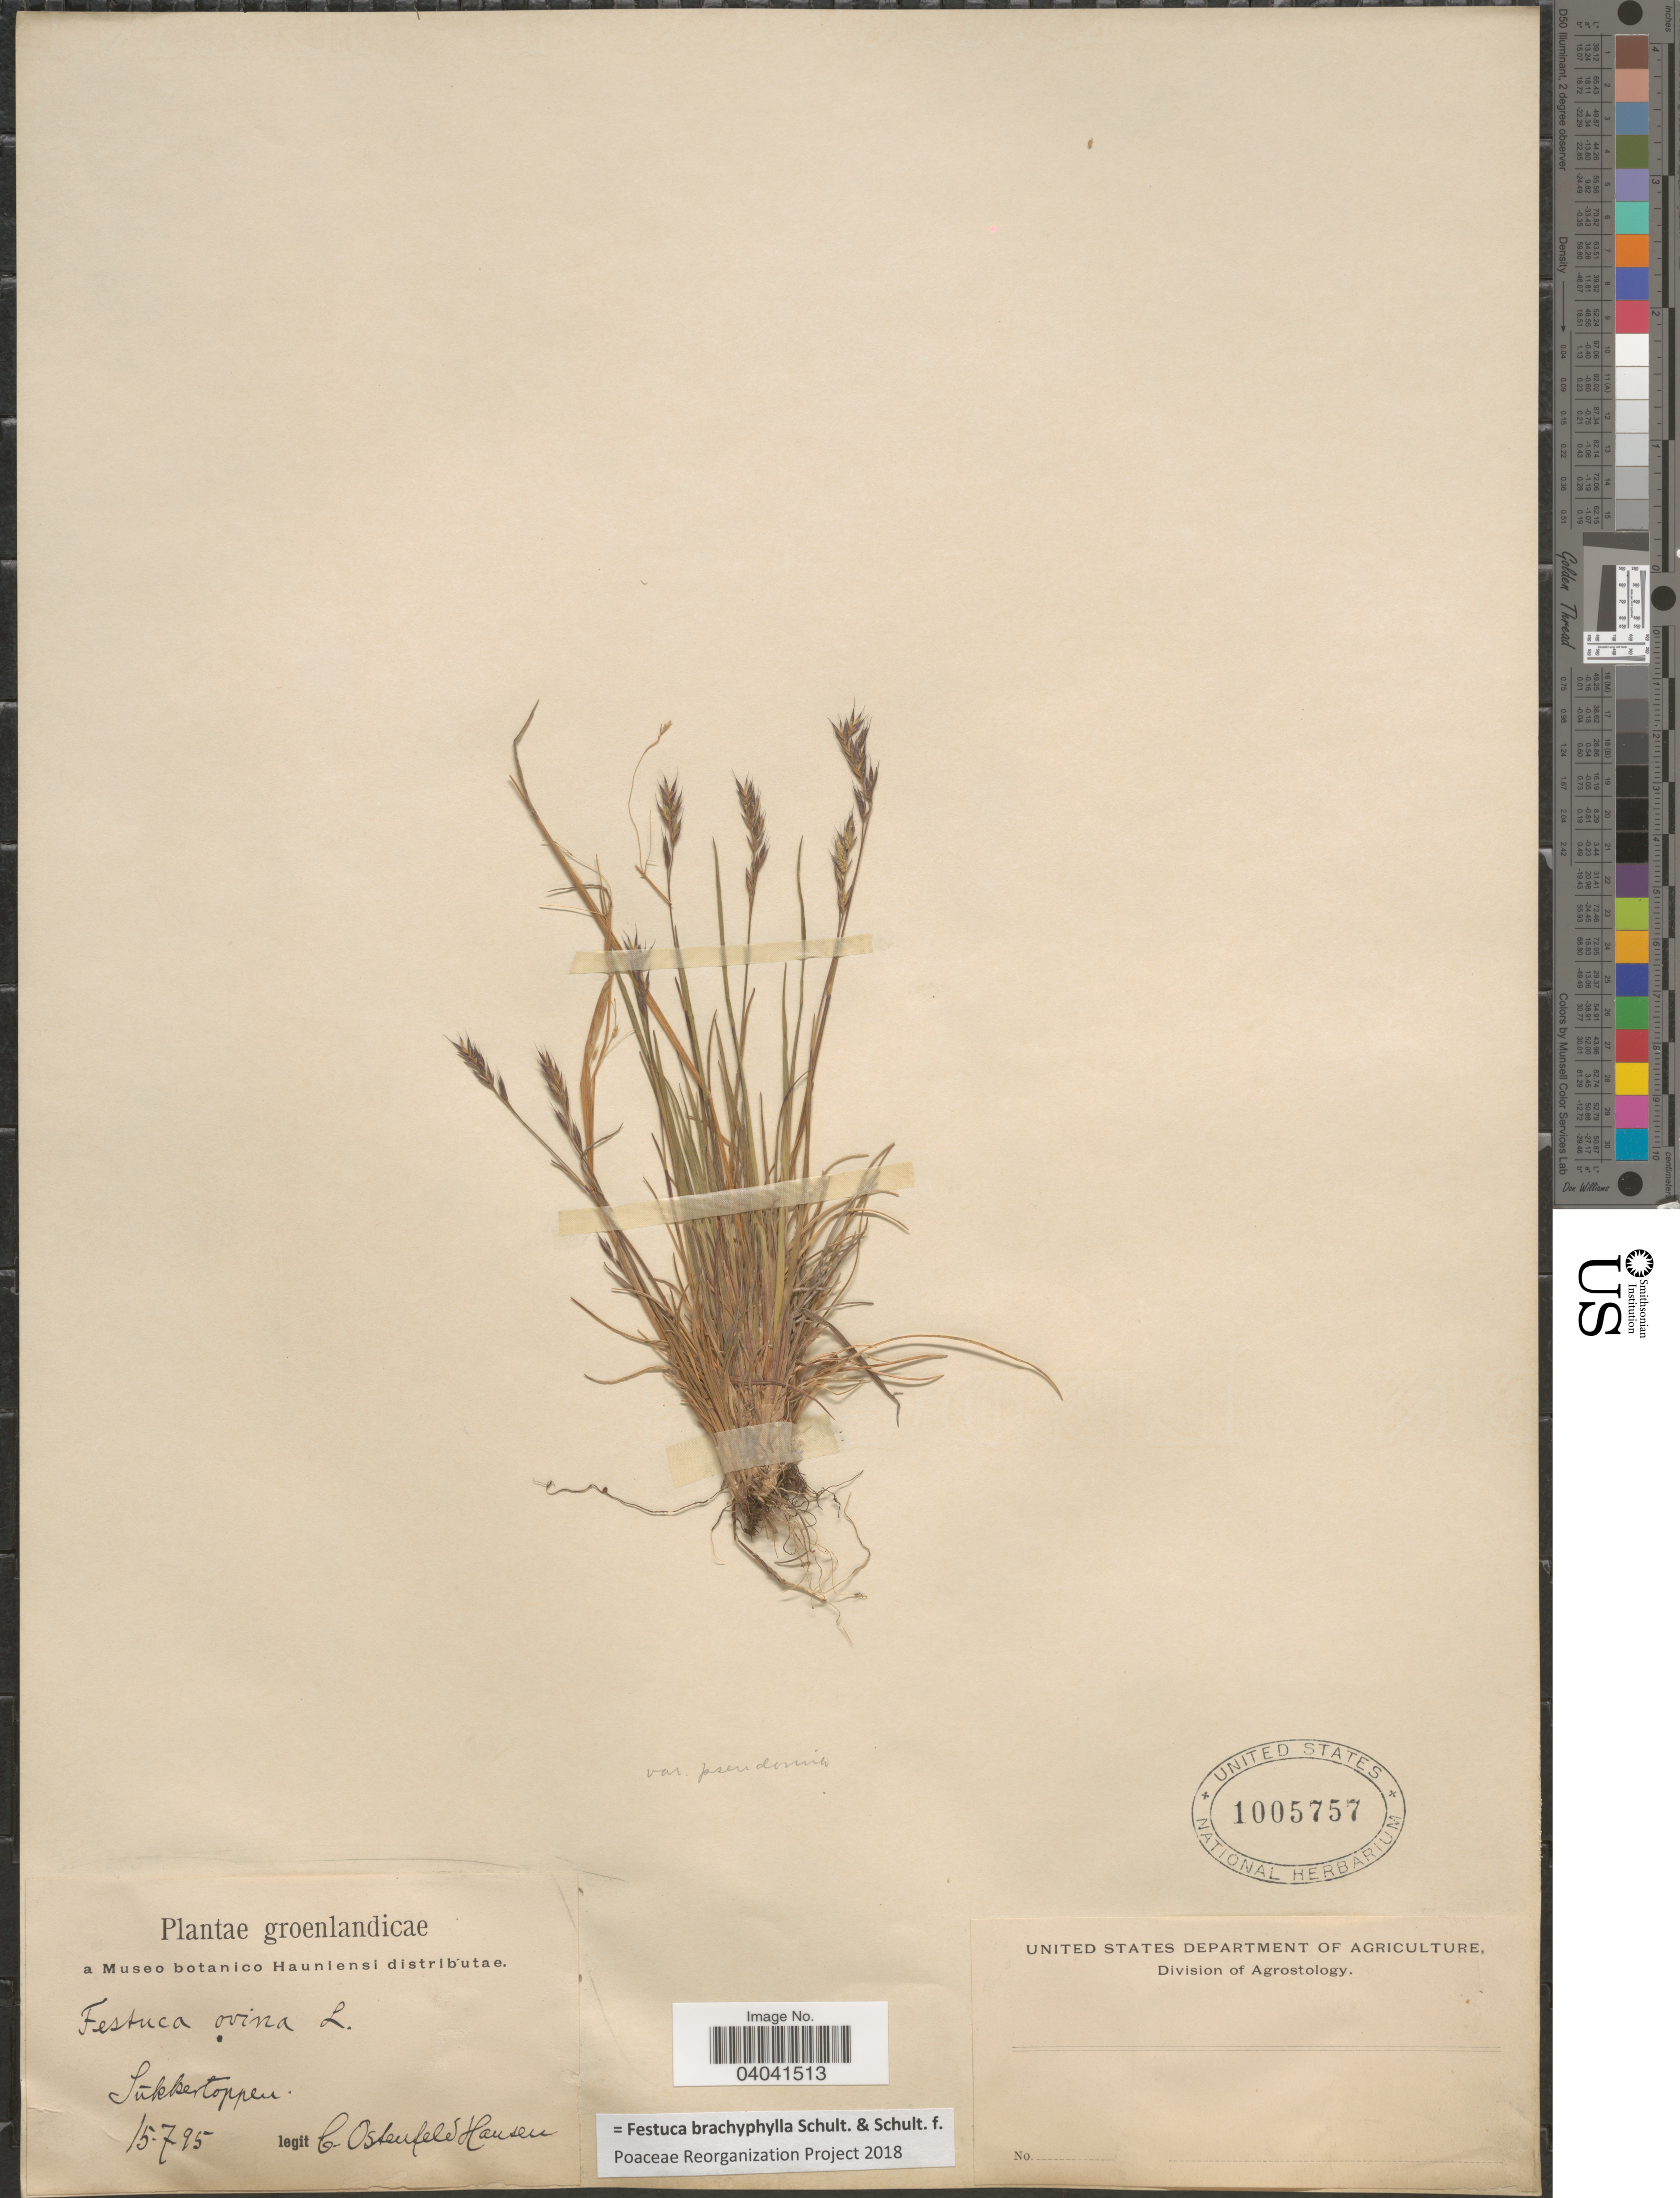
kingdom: Plantae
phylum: Tracheophyta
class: Liliopsida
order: Poales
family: Poaceae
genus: Festuca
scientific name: Festuca brachyphylla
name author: Schult. & Schult. f.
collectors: C. Hansen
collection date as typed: Transcribed d/m/y: 15/7/95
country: Greenland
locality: Groenlandicae. Súkkertoppen.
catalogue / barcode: US 1005757